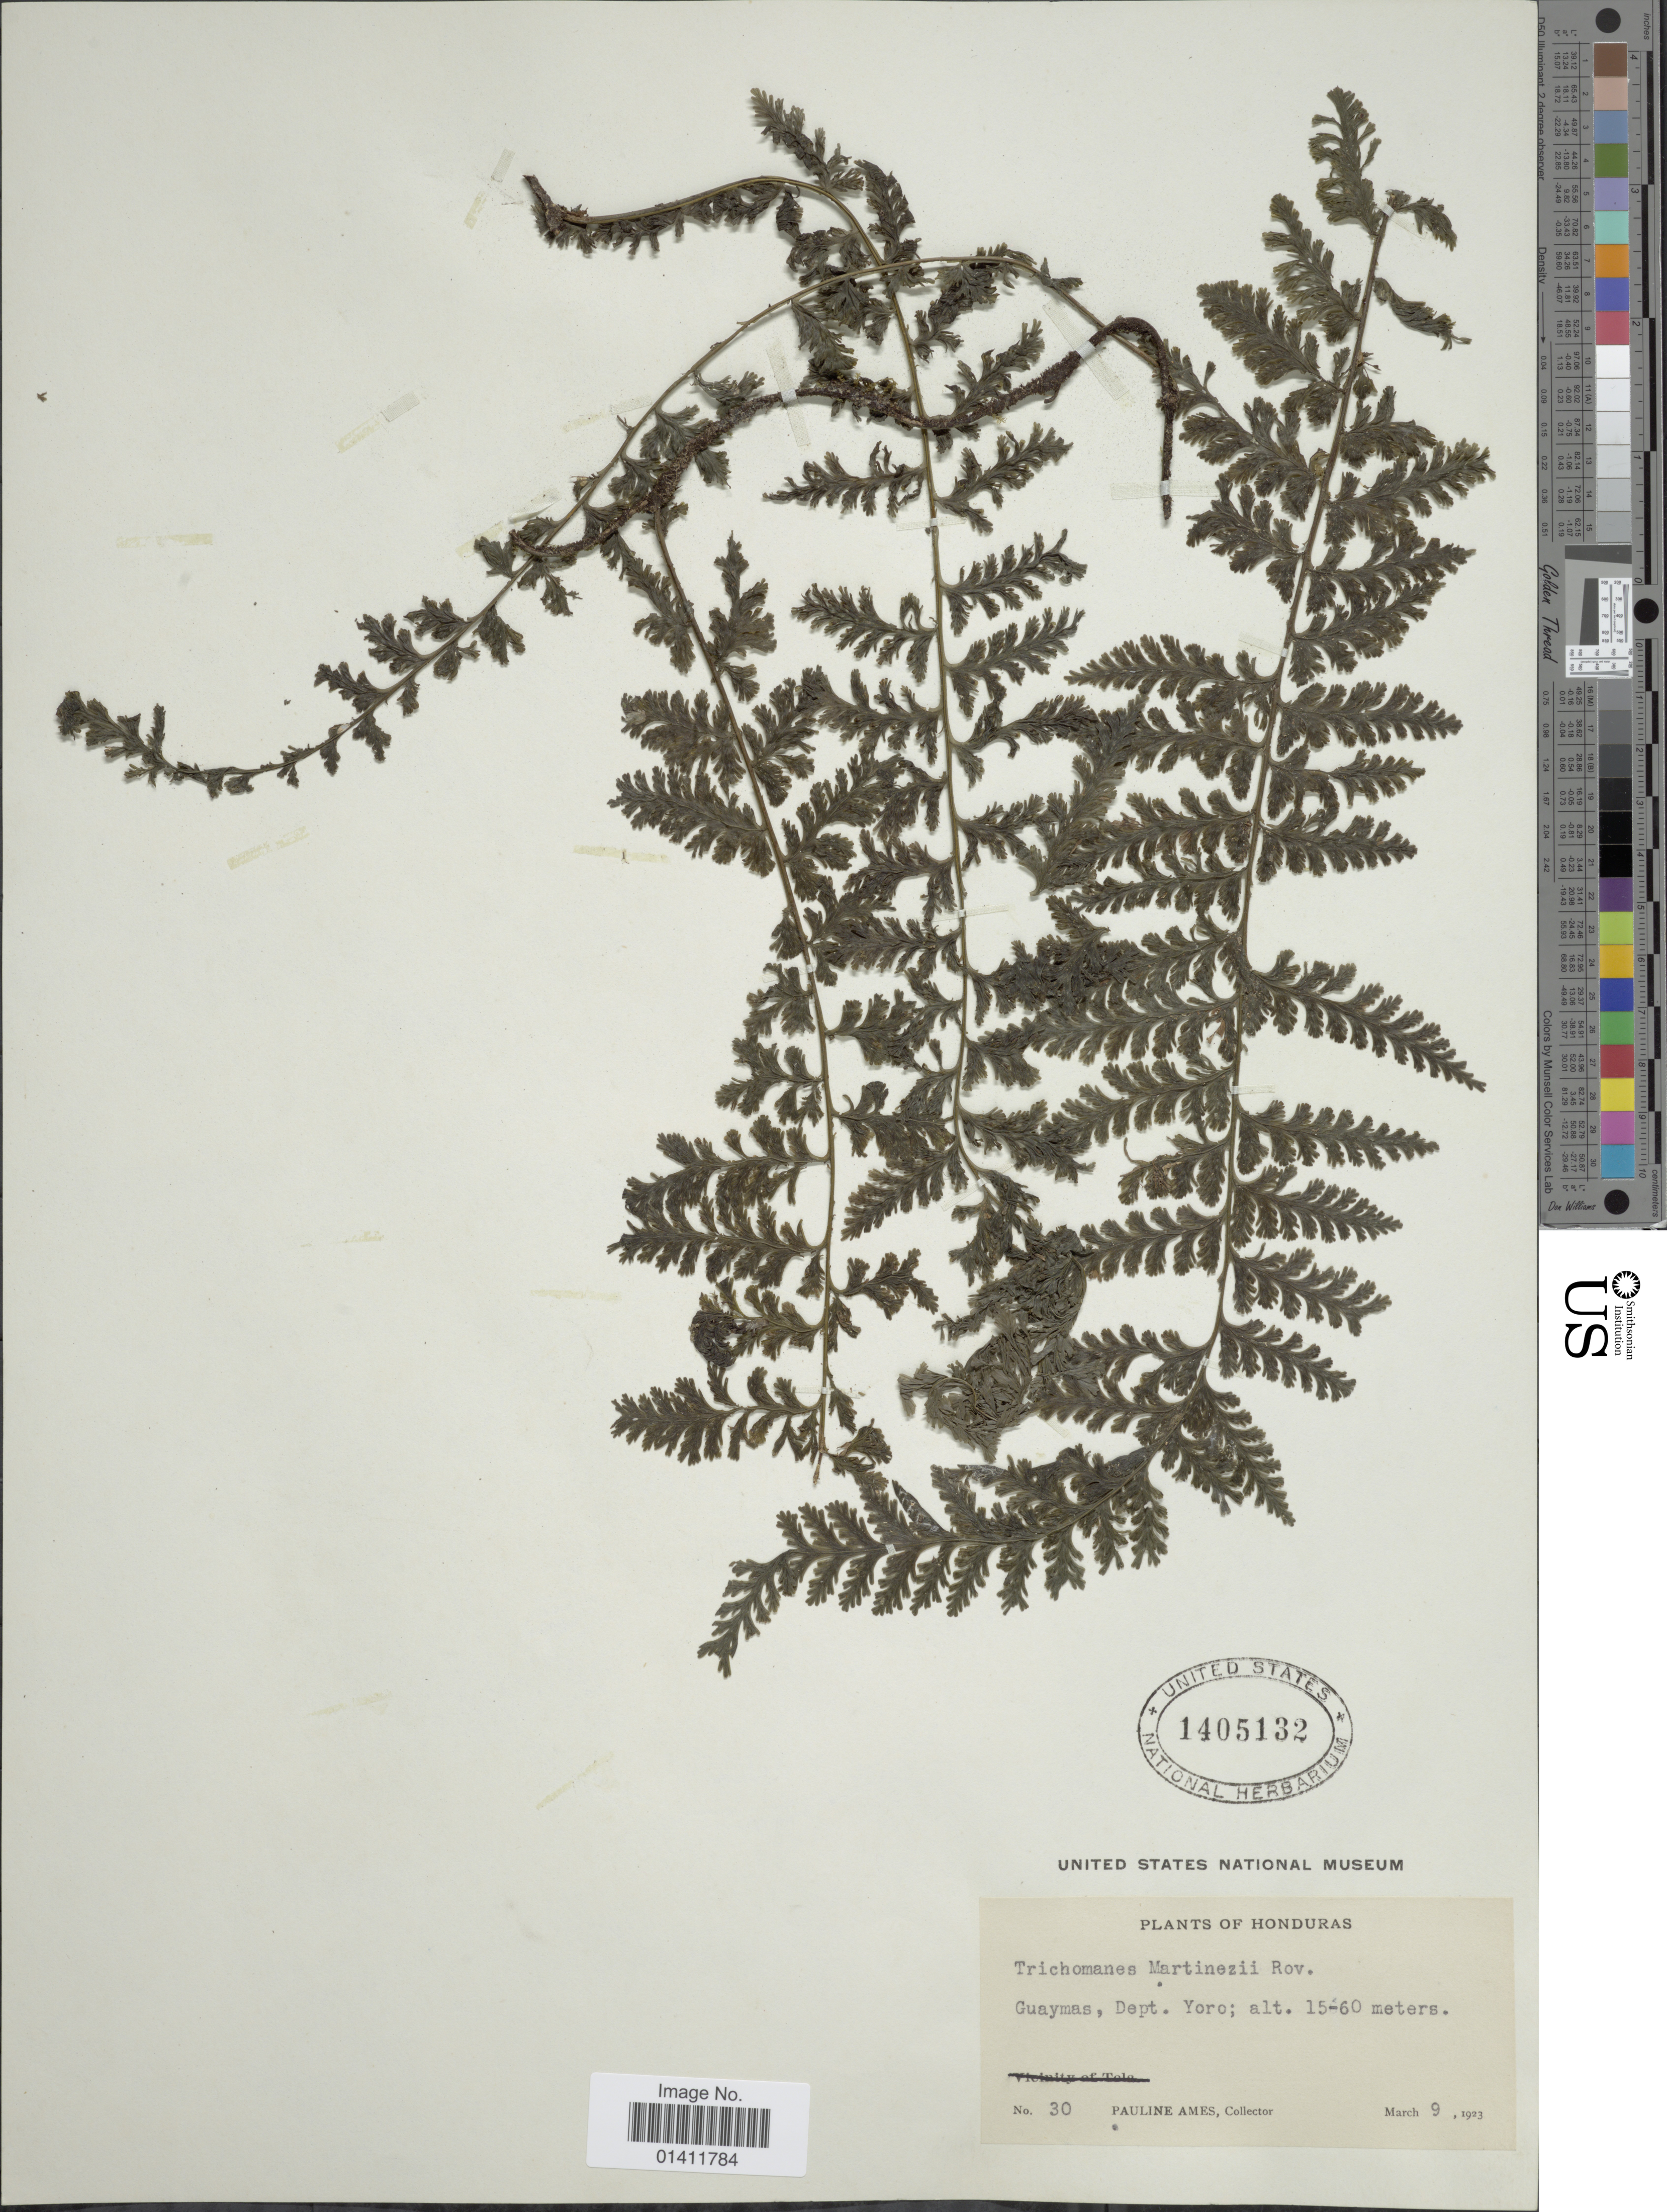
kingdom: Plantae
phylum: Tracheophyta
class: Polypodiopsida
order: Hymenophyllales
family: Hymenophyllaceae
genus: Vandenboschia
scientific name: Vandenboschia collariata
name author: (Bosch) Ebihara & K. Iwats.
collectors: P. Ames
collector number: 30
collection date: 1923-03-09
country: Honduras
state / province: Yoro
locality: Guayamas, Dept. Yoro.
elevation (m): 15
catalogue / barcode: US 1405132